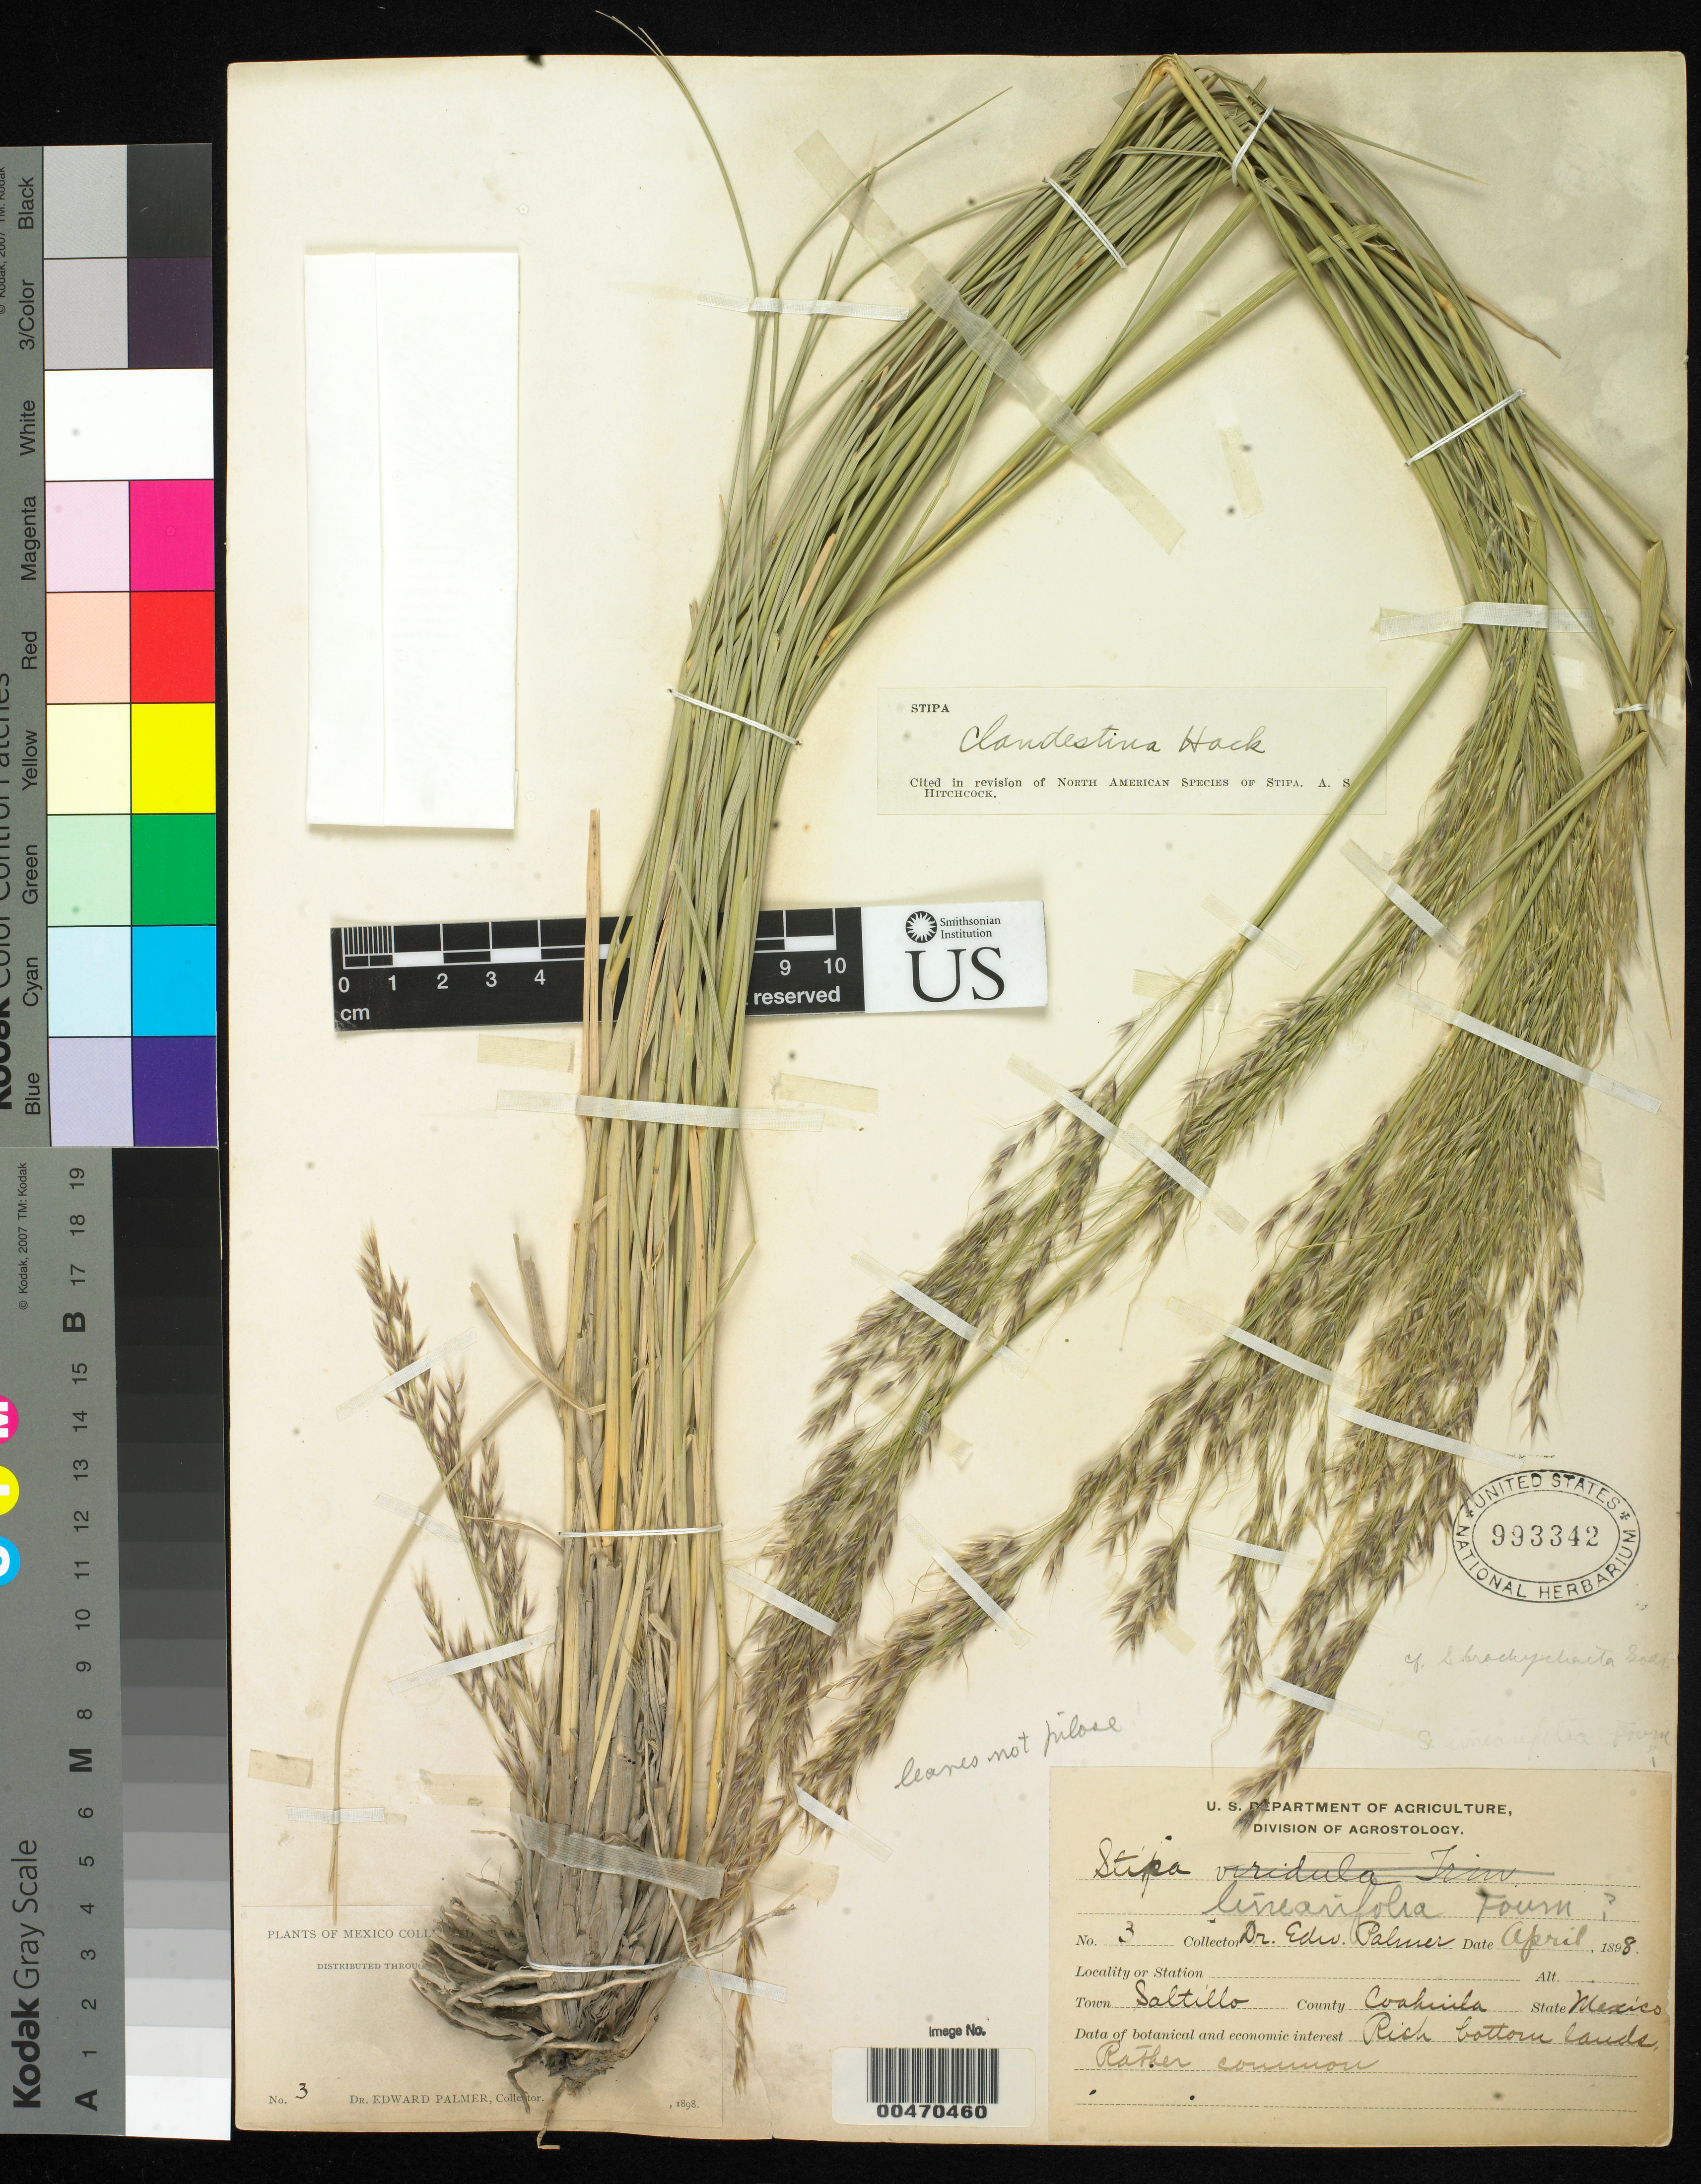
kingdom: Plantae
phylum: Tracheophyta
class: Liliopsida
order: Poales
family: Poaceae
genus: Stipa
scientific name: Stipa clandestina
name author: Hack.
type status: Isosyntype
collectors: E. Palmer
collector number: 3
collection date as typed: Apr 1898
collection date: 1898-04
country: Mexico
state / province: Coahuila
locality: Near Saltillo.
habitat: Rich bottom lands.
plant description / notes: Cited 2003 by Soreng, R.J. et al., Contrib. U.S. Natl. Herb. 48: 15, 623.; Lectotype is Arsène 3441.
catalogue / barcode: US 993342